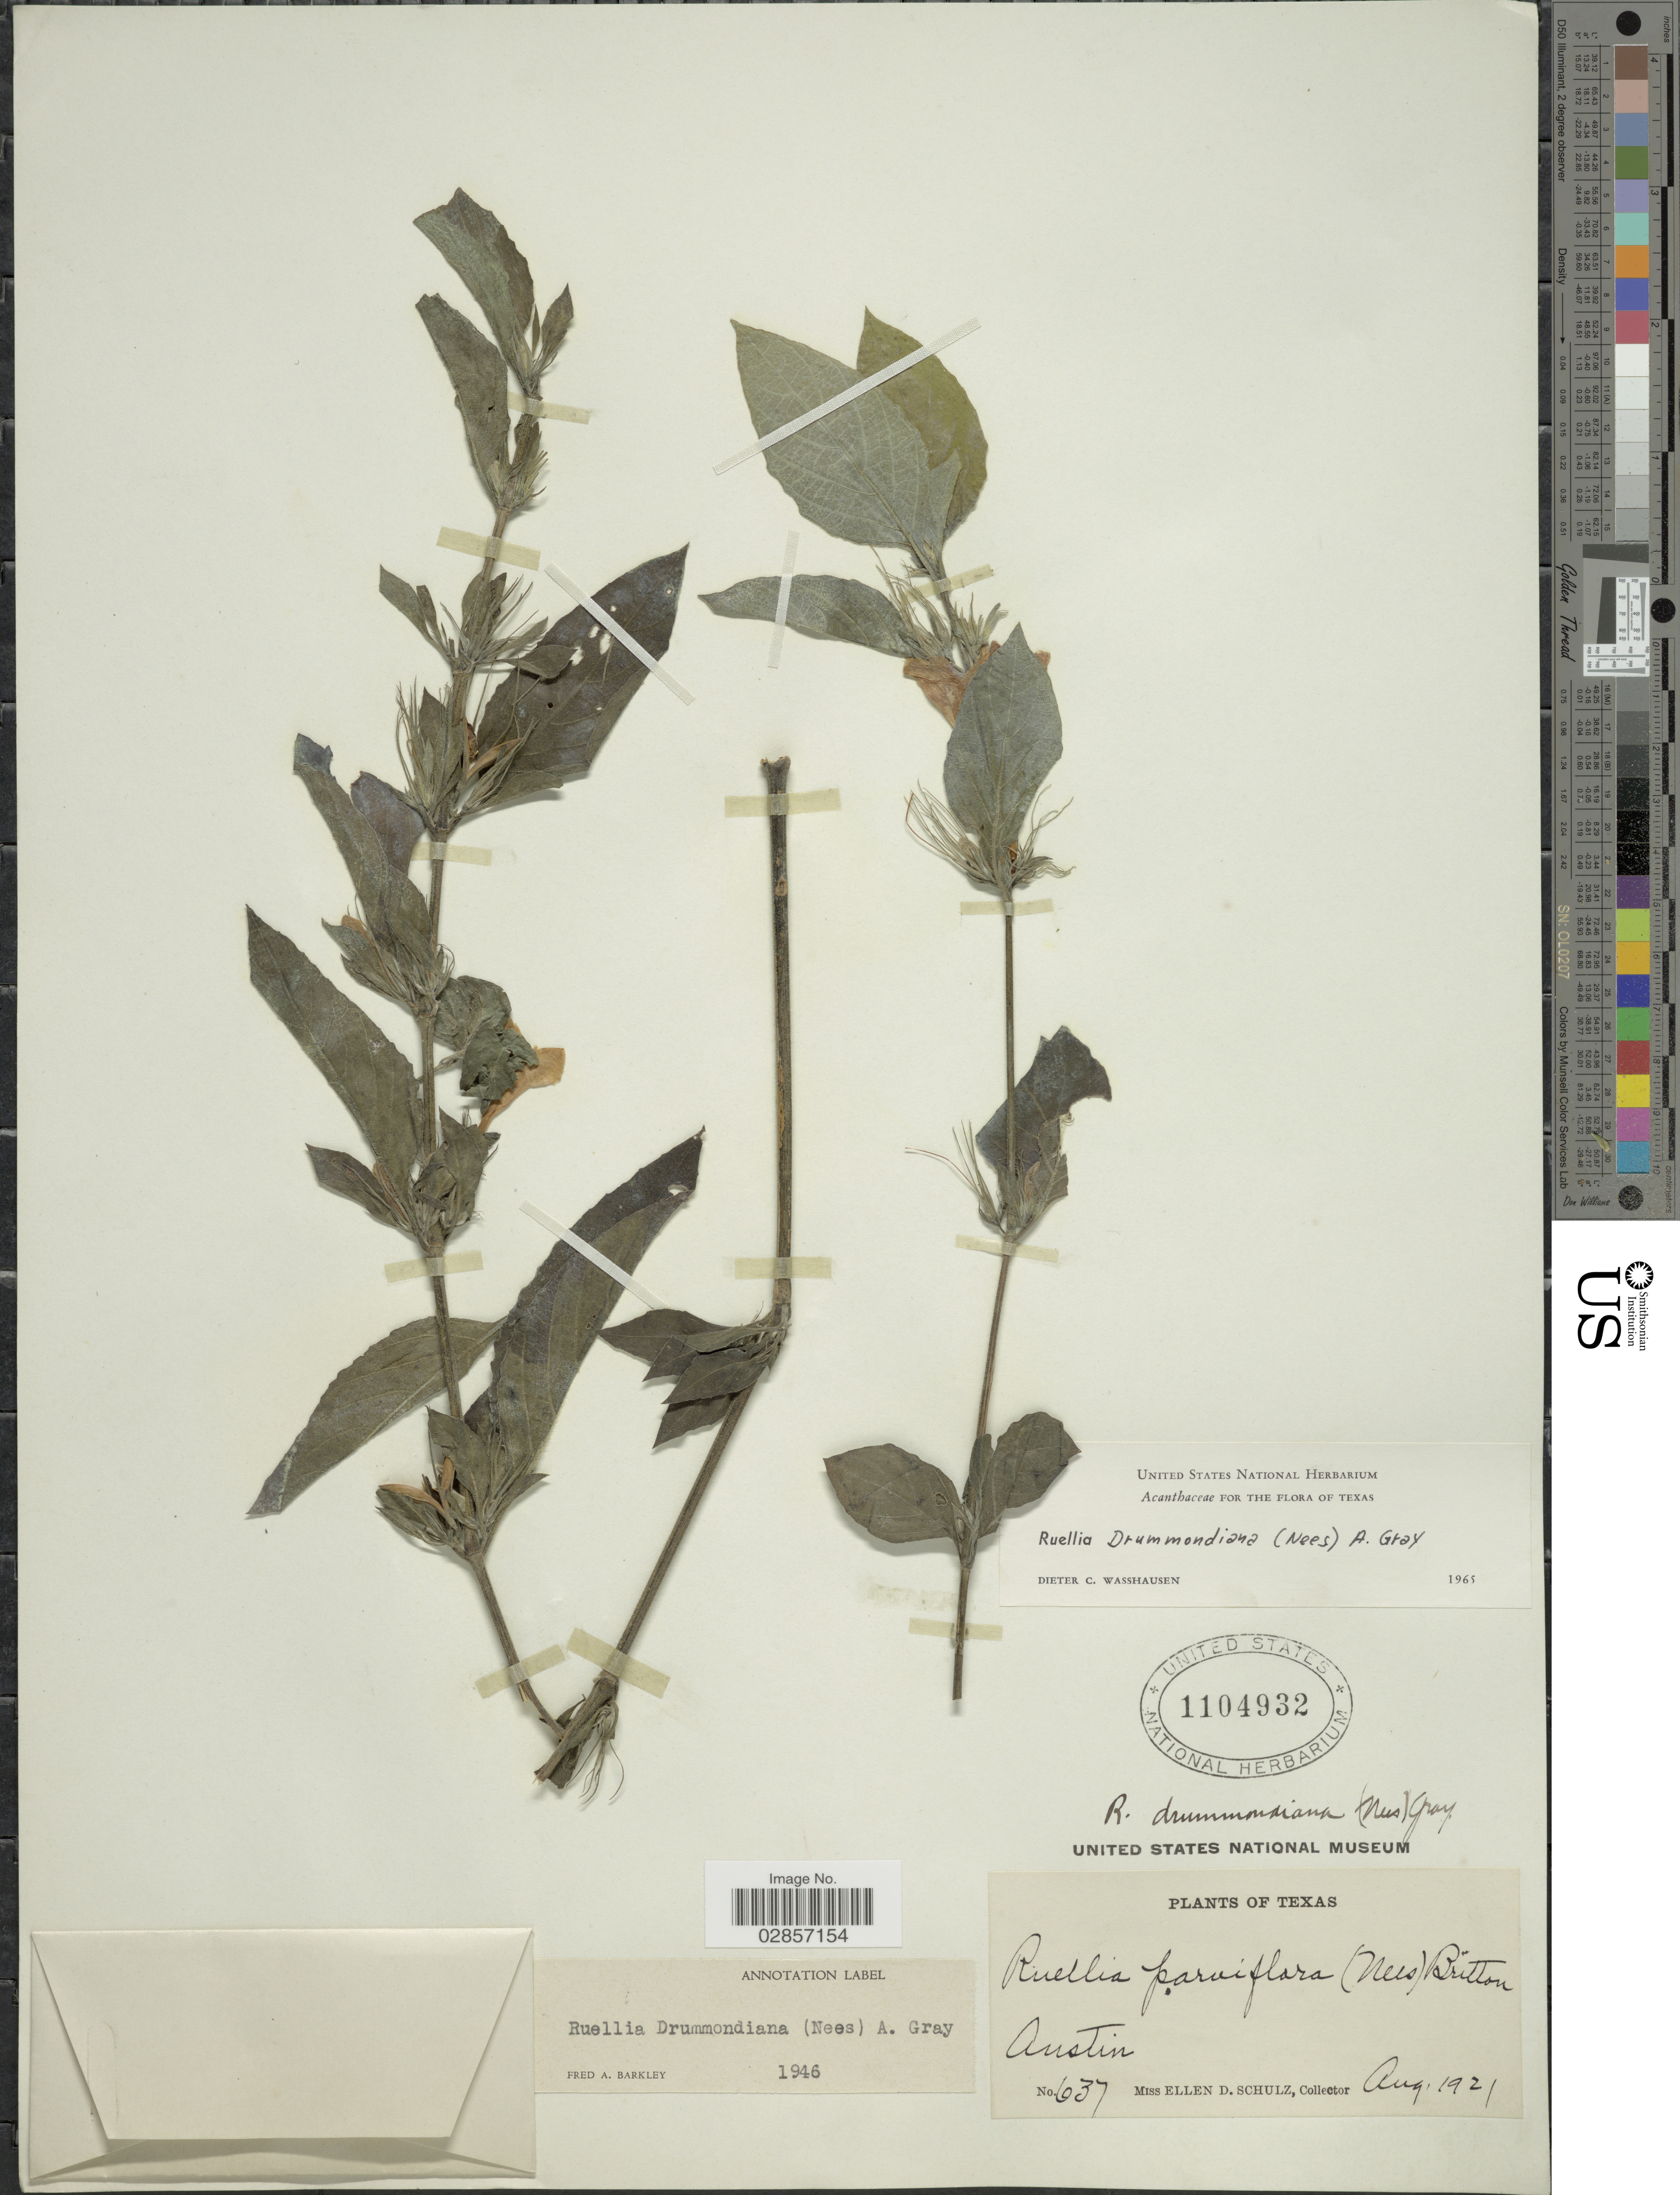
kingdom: Plantae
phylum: Tracheophyta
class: Magnoliopsida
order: Lamiales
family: Acanthaceae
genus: Ruellia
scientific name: Ruellia drummondiana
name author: (Nees) A. Gray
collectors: E. D. Schulz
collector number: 637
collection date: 1921-08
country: United States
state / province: Texas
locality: Austin.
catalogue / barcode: US 1104932